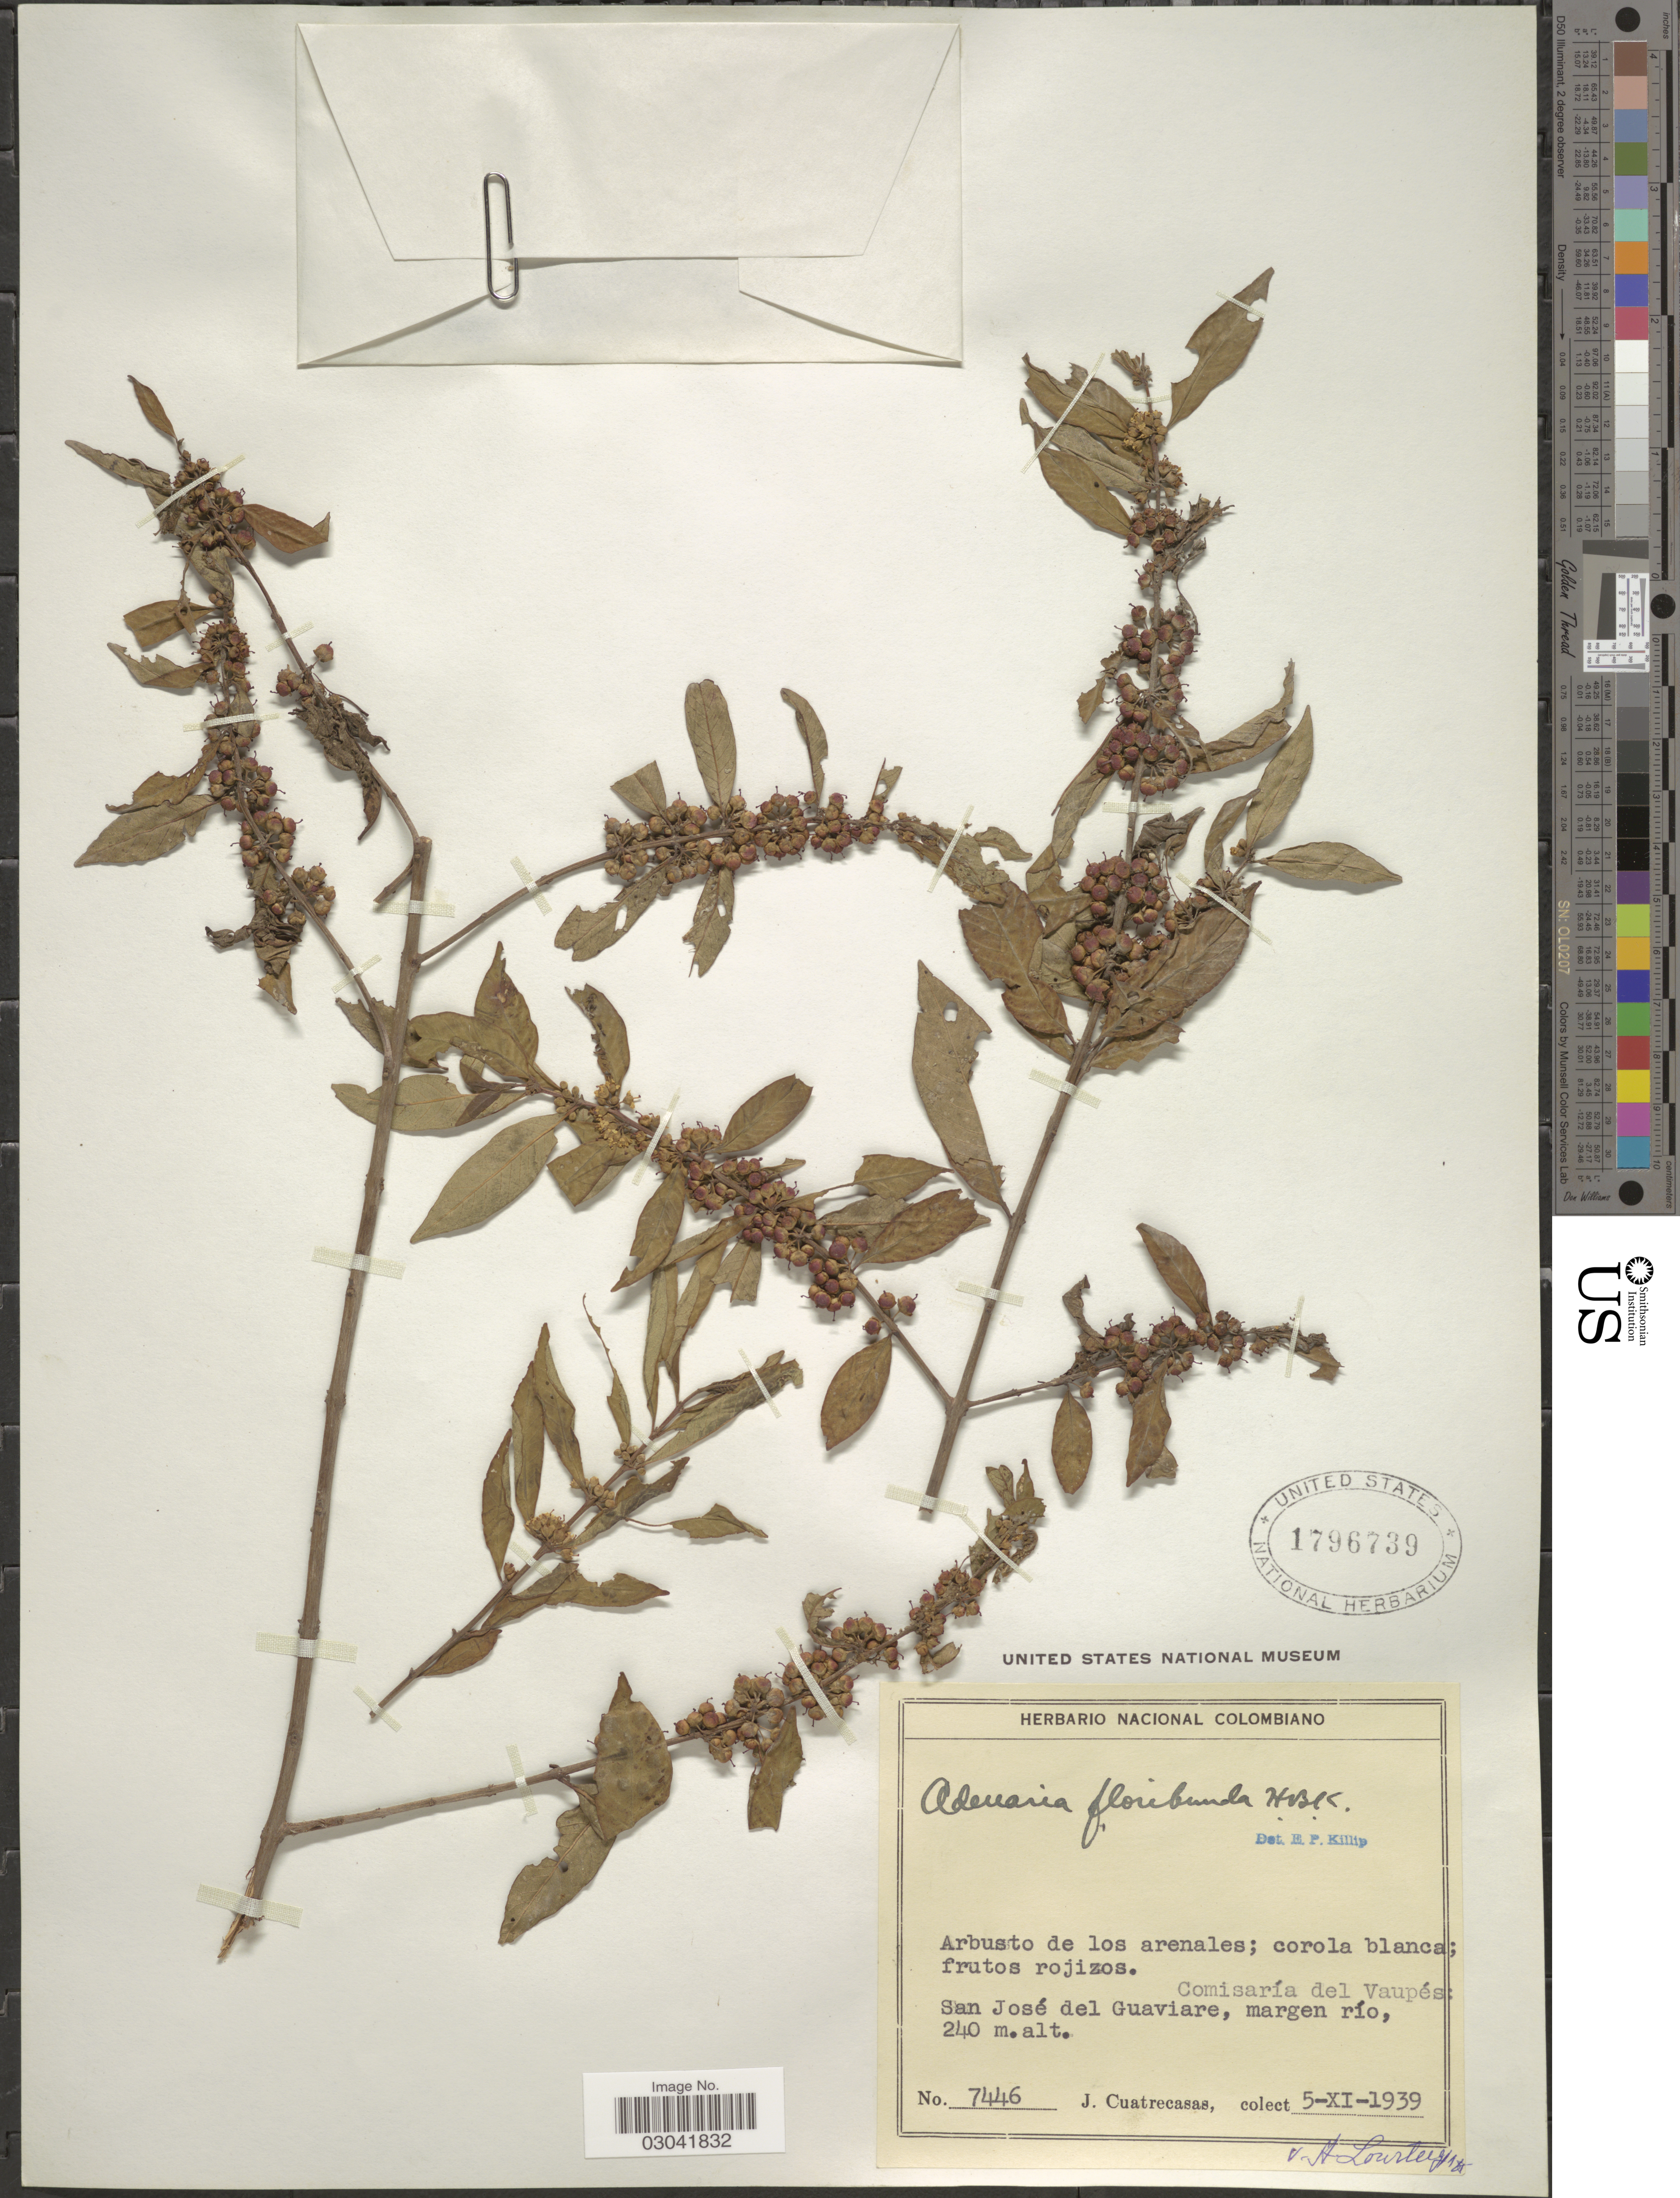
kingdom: Plantae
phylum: Tracheophyta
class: Magnoliopsida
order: Myrtales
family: Lythraceae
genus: Adenaria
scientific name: Adenaria floribunda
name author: Kunth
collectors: J. Cuatrecasas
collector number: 7446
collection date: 1939-11-05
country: Colombia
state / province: Vaupés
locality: Comisaría del Vaupés. San José del Guaviare, margen río.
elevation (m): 240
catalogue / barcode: US 1796739